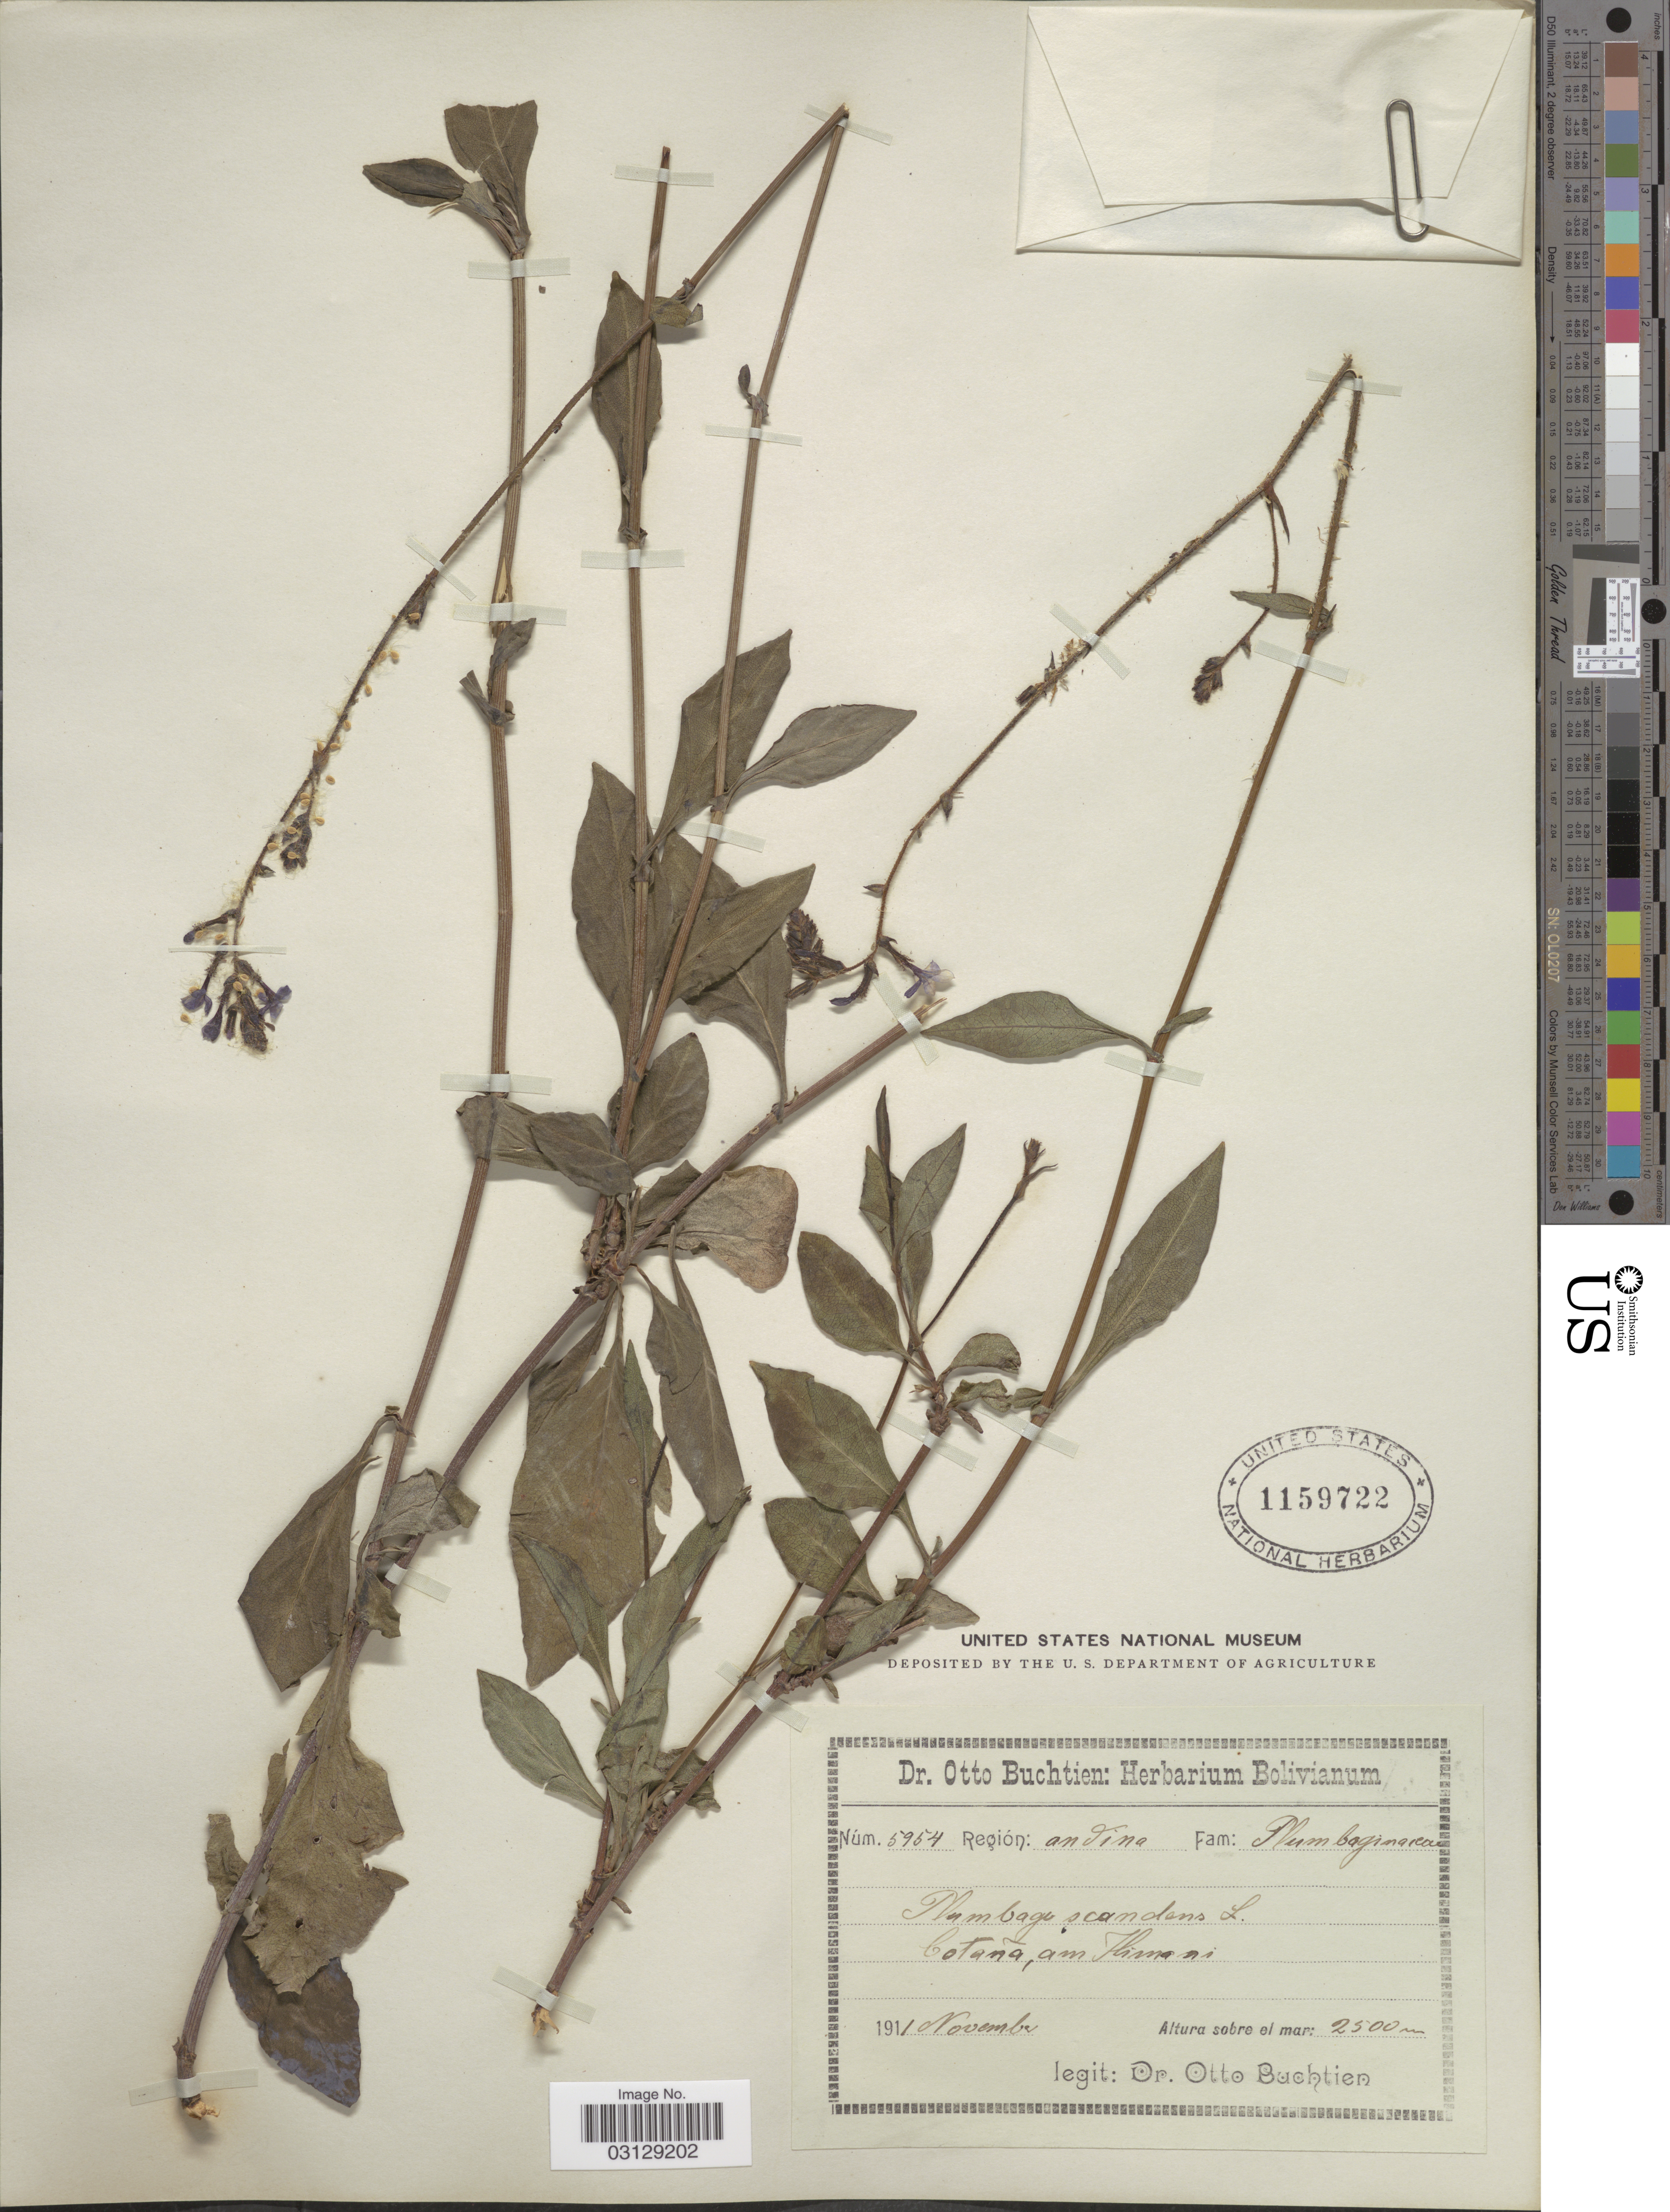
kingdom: Plantae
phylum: Tracheophyta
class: Magnoliopsida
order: Caryophyllales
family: Plumbaginaceae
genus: Plumbago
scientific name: Plumbago coerulea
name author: Auct.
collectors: O. Buchtien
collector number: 5954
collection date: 1911-11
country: Bolivia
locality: Cotaña, am Ilimani.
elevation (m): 2500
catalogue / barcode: US 1159722